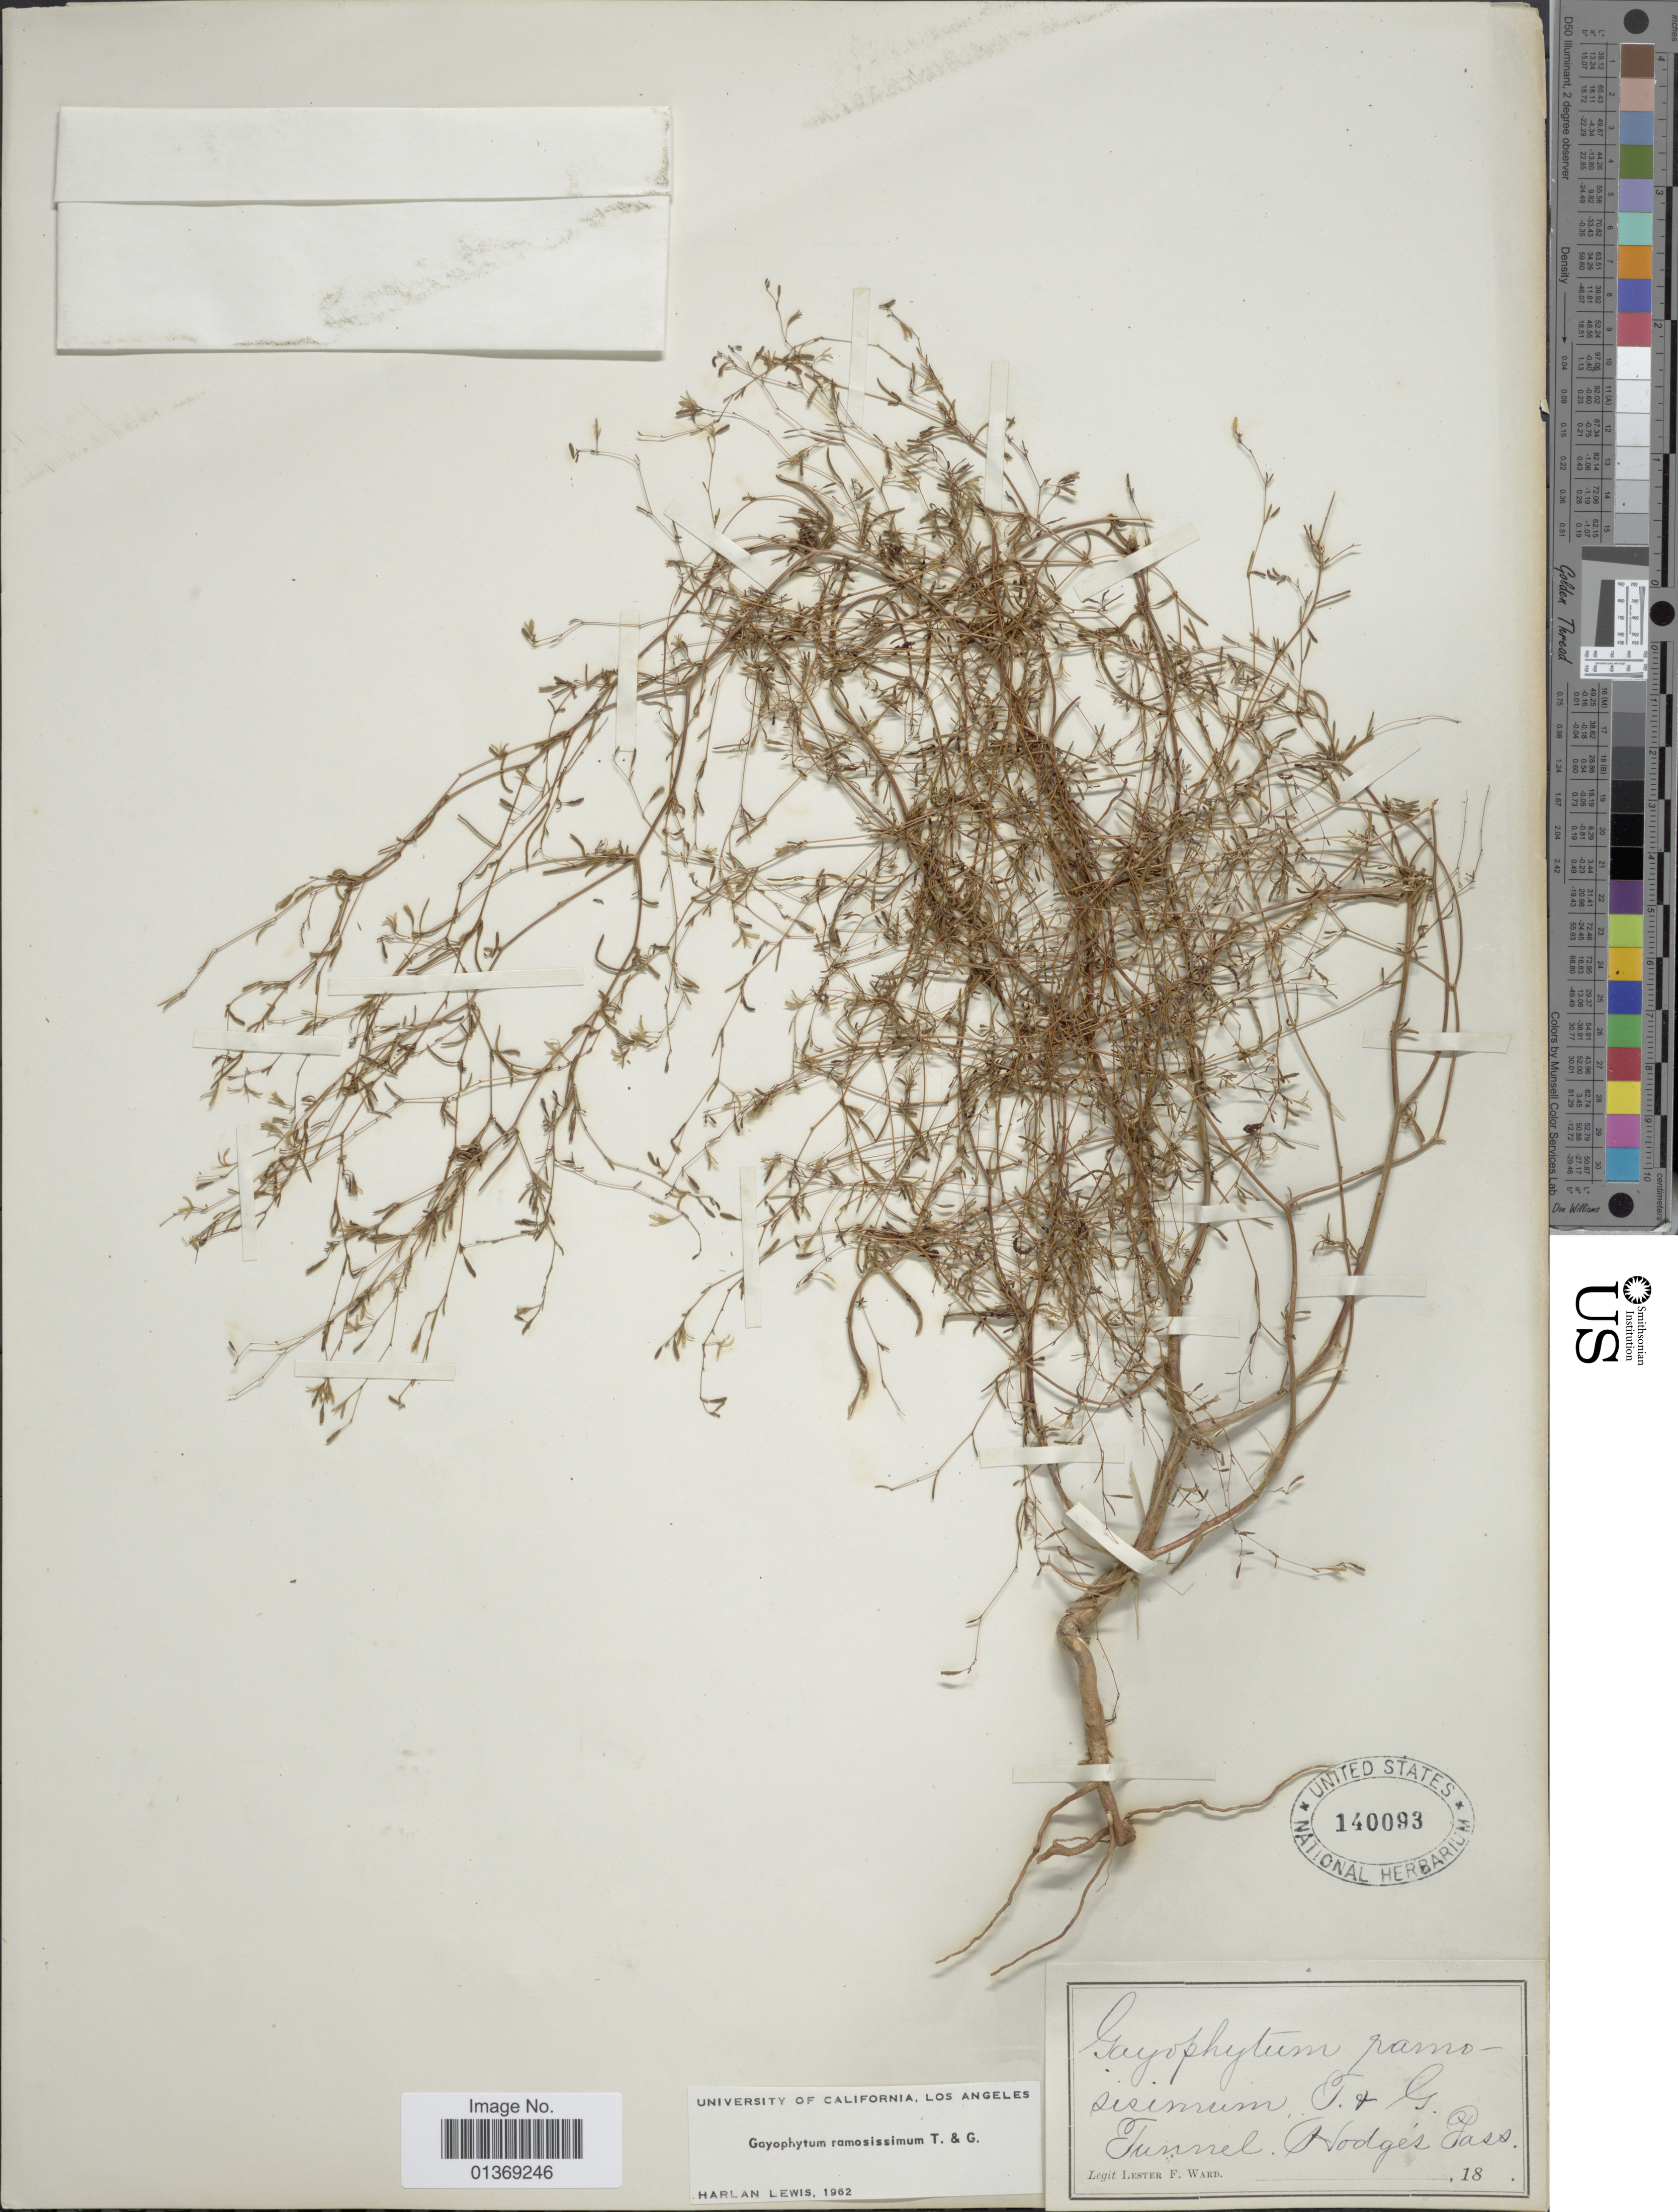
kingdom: Plantae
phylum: Tracheophyta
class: Magnoliopsida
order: Myrtales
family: Onagraceae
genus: Gayophytum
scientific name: Gayophytum ramosissimum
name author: Torr. & A. Gray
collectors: L. F. Ward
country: United States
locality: Tunnel Hodges Pass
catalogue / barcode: US 140093